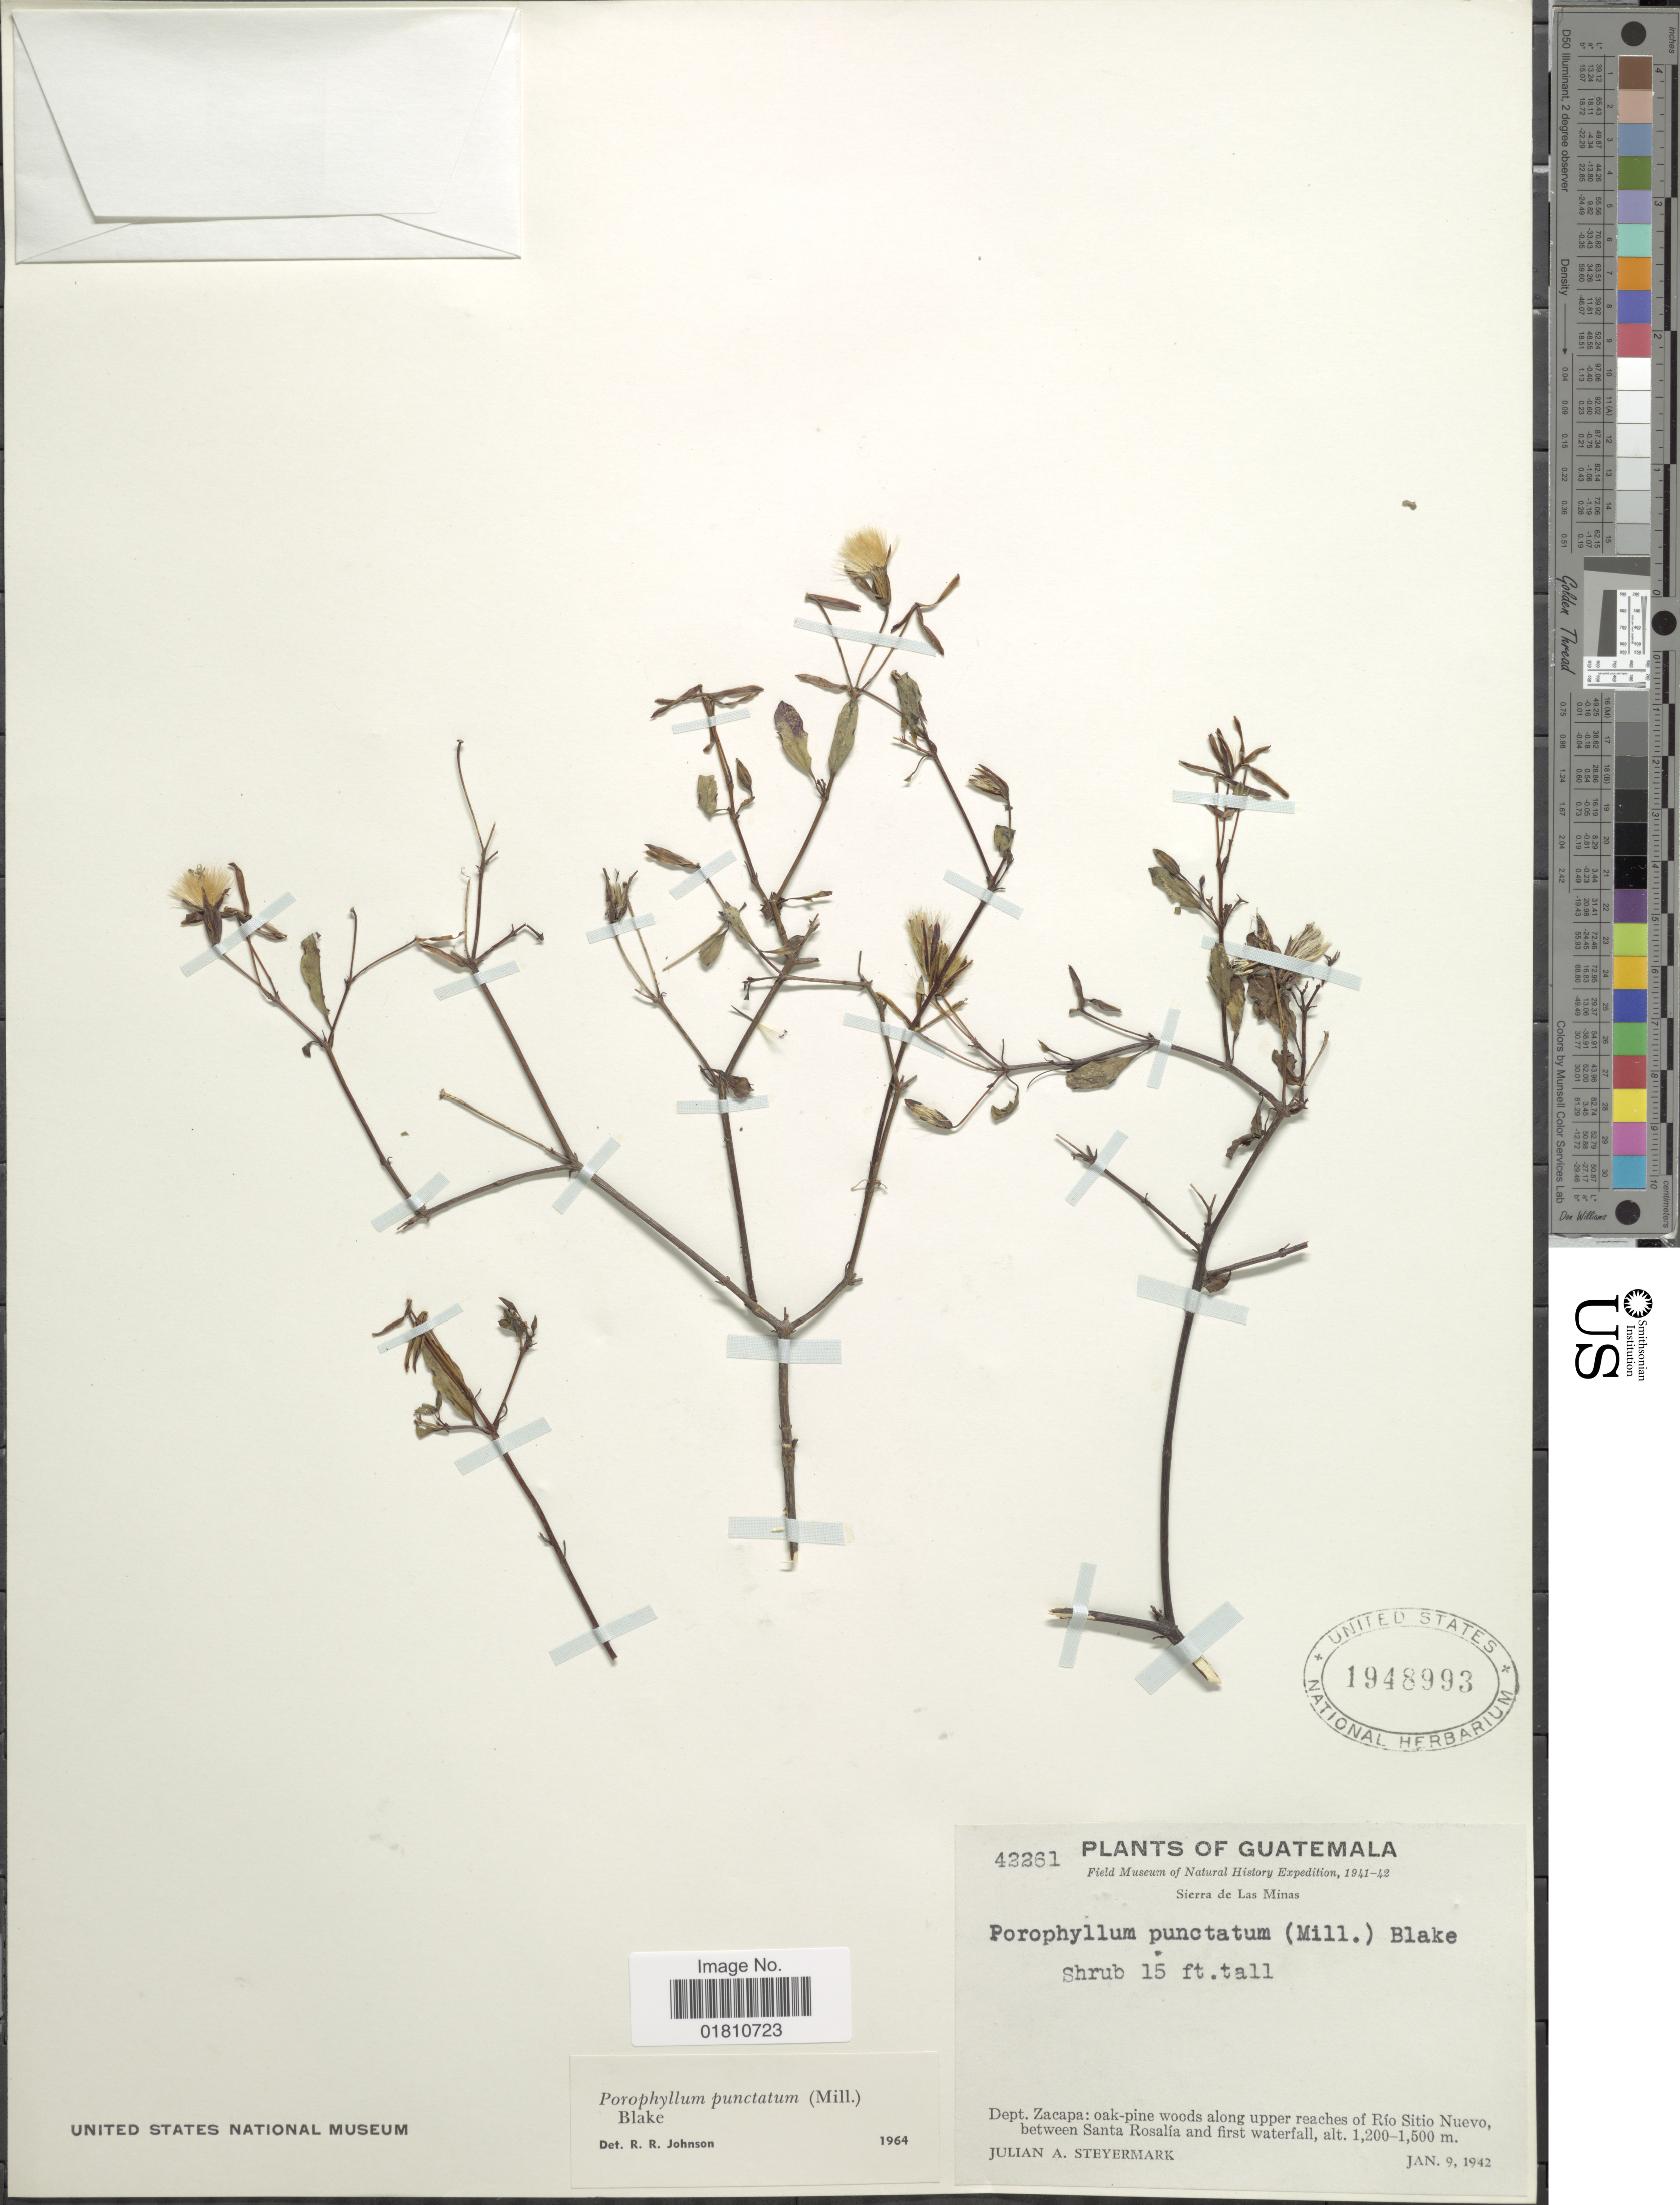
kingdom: Plantae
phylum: Tracheophyta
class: Magnoliopsida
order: Asterales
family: Asteraceae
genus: Porophyllum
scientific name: Porophyllum punctatum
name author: (Mill.) S.F. Blake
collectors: J. Steyermark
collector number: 42261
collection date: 1942-01-09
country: Guatemala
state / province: Zacapa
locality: Sierra de Las Minas, oak-pine woods along upper reaches of Rio Sitio Nuevo, between Santa Rosalia and first waterfall.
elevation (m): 1200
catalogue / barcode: US 1948993